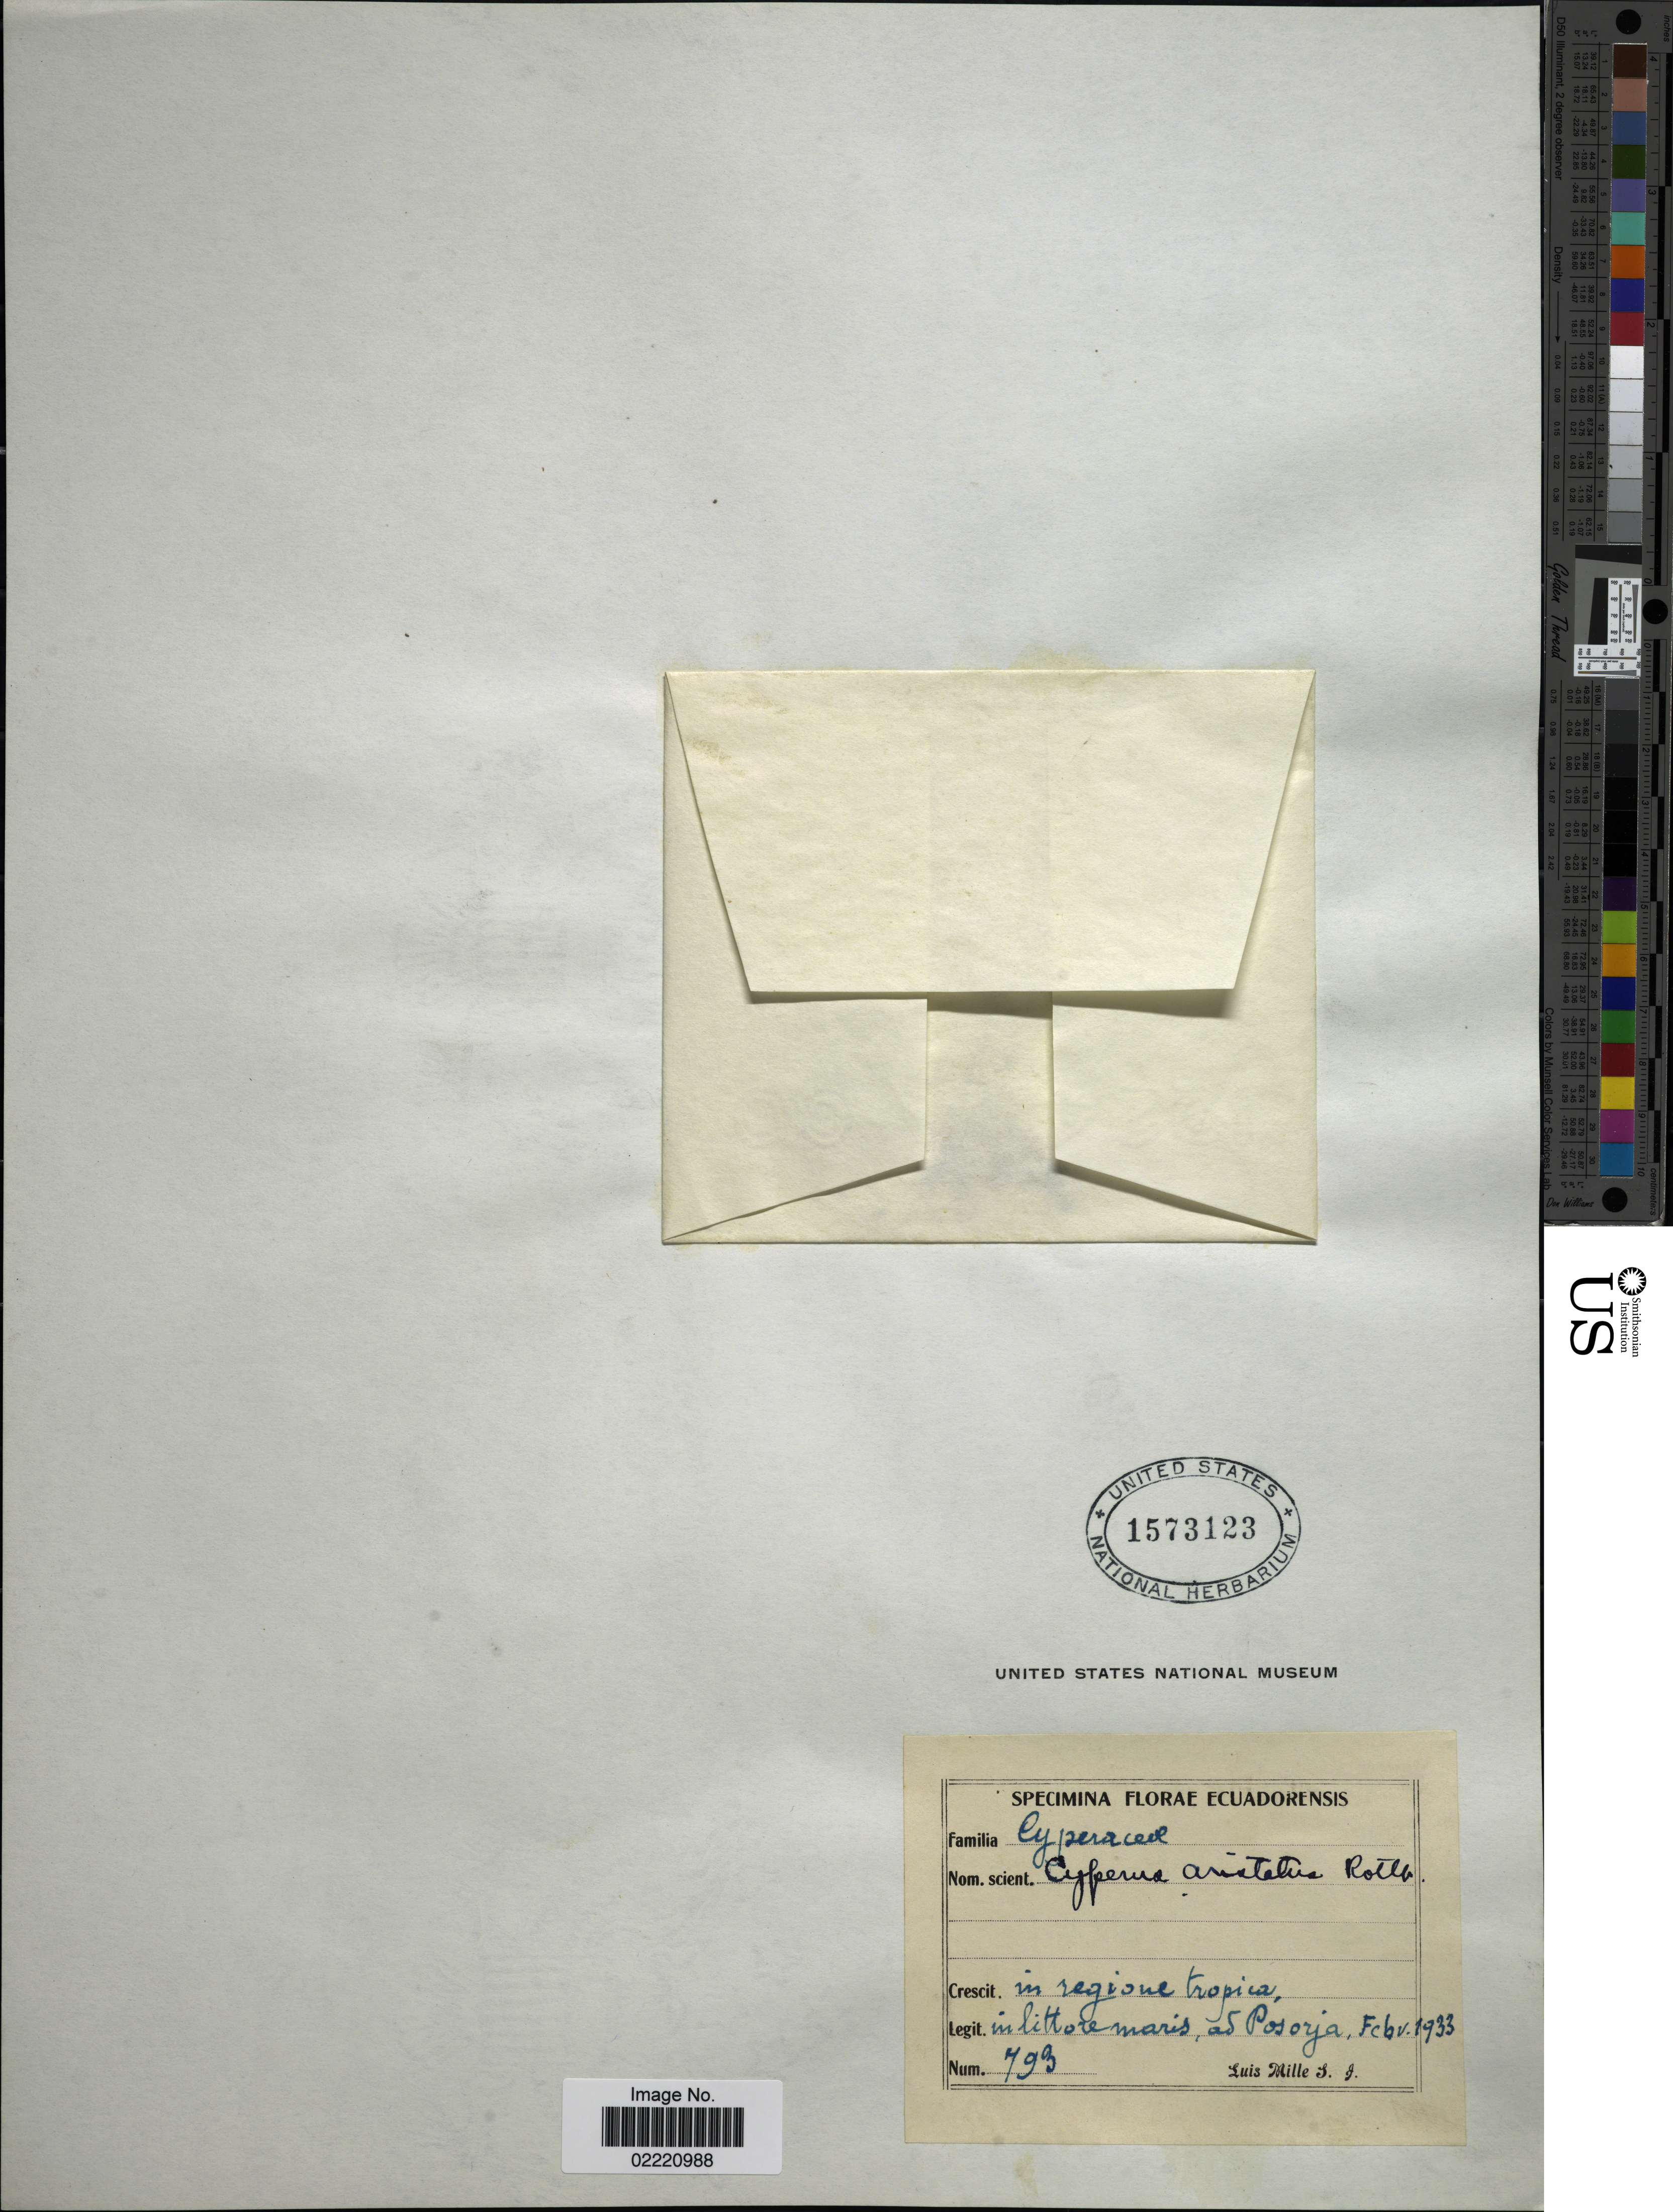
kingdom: Plantae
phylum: Tracheophyta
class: Liliopsida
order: Poales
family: Cyperaceae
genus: Cyperus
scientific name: Cyperus squarrosus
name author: L.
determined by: Strong, Mark T., (BOT), Smithsonian Institution - National Museum of Natural History (UNITED STATES)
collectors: L. Mille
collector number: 793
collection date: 1933-02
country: Ecuador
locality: Ecuadorensis, in regione tropica, in littore maris, ad Posorja.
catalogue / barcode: US 1573123